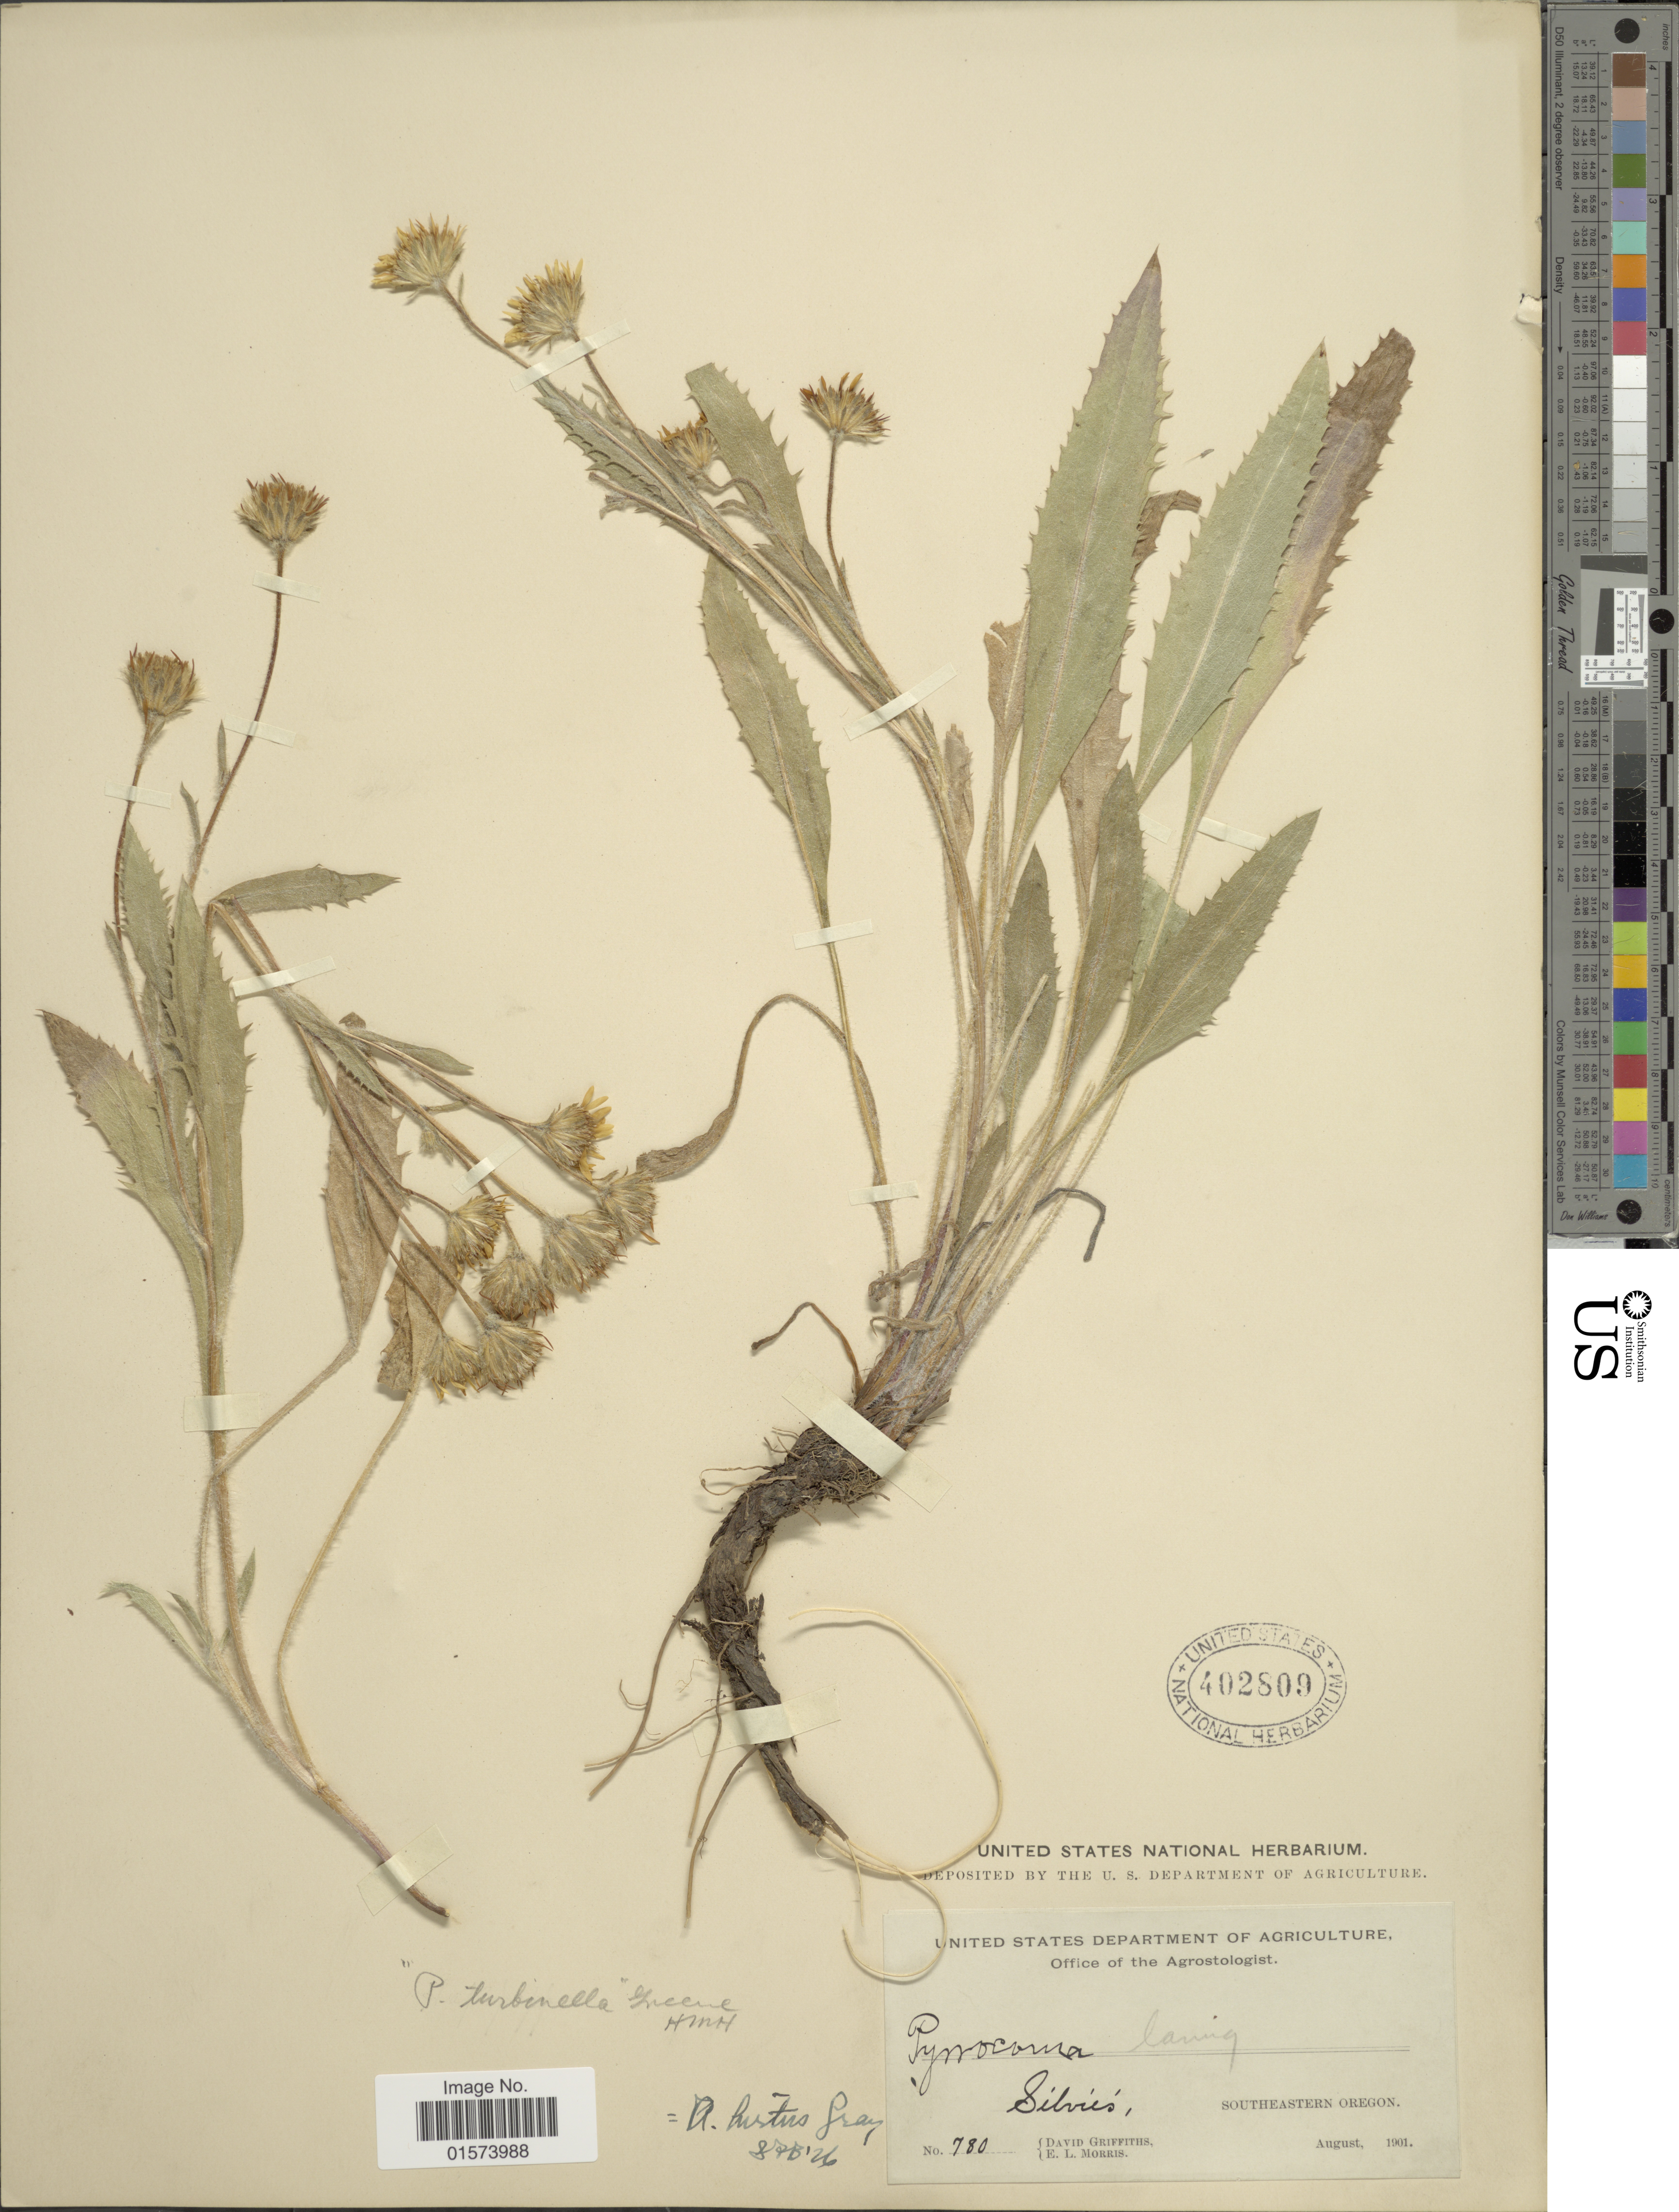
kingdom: Plantae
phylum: Tracheophyta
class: Magnoliopsida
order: Asterales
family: Asteraceae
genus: Pyrrocoma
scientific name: Pyrrocoma hirta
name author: (A. Gray) Greene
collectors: D. Griffiths & E. Morris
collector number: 780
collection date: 1901-08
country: United States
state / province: Oregon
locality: Silvies, Southeastern Oregon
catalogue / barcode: US 402809